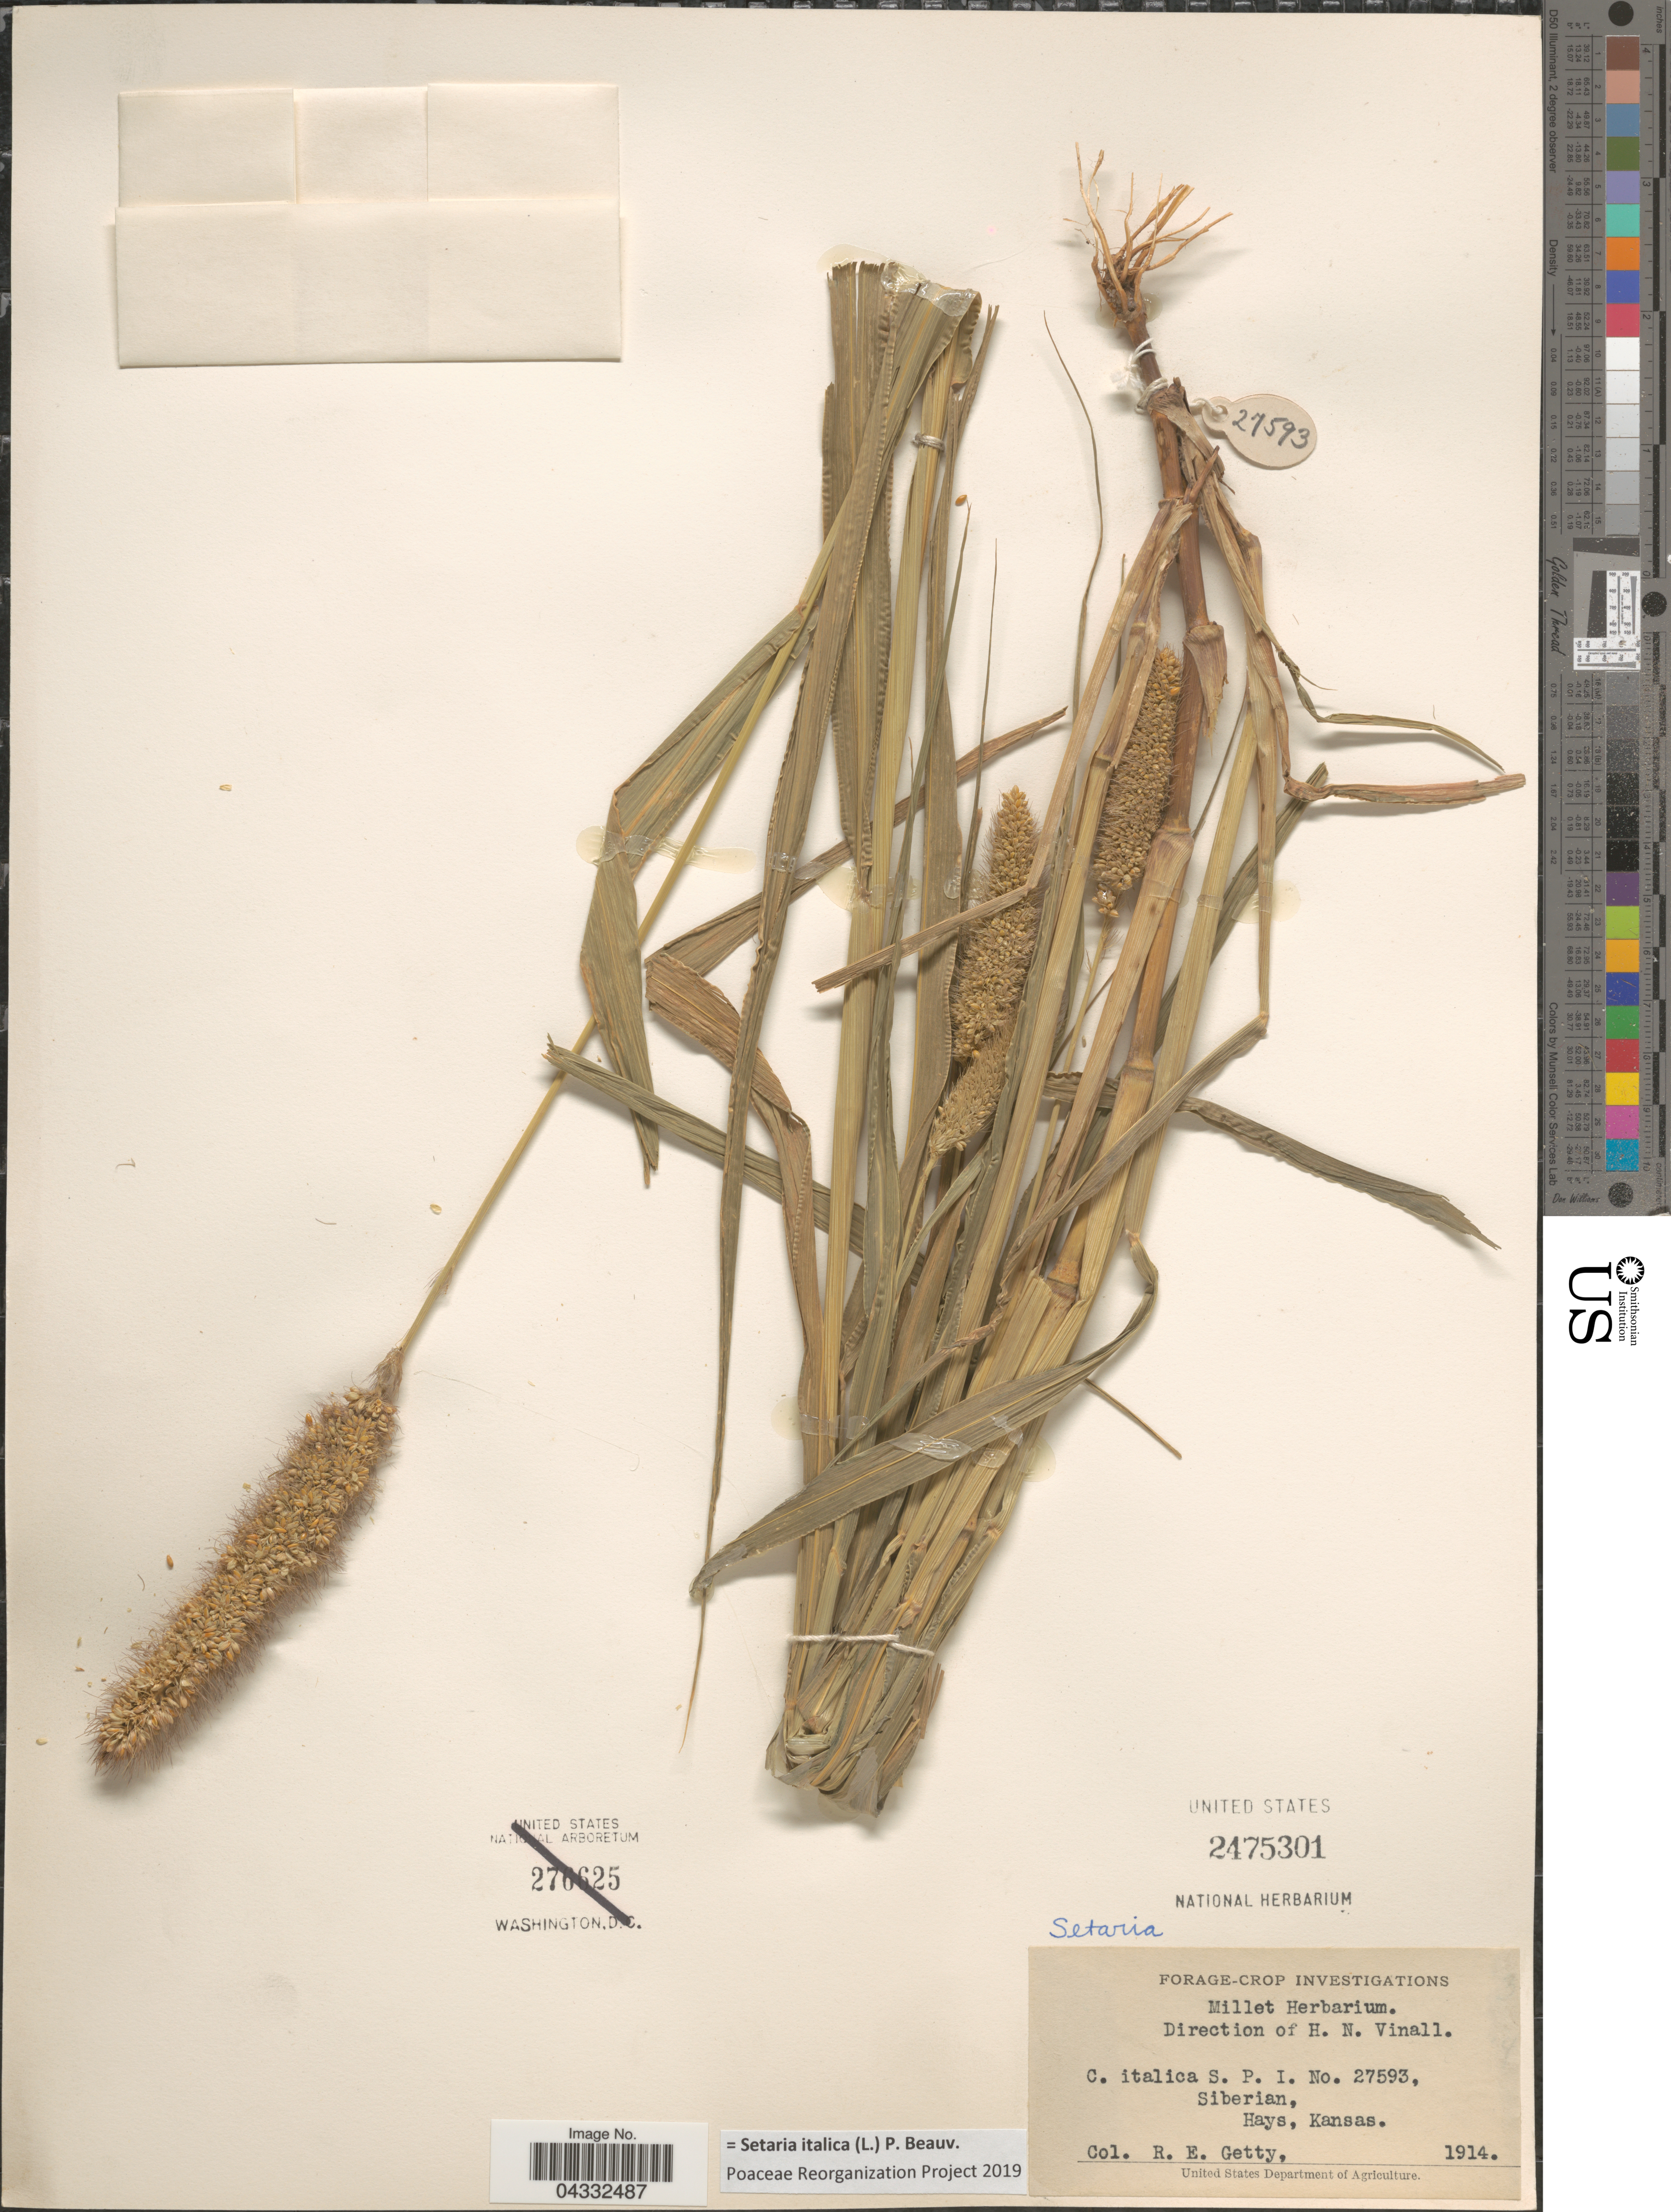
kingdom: Plantae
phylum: Tracheophyta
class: Liliopsida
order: Poales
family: Poaceae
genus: Setaria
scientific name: Setaria italica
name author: (L.) P. Beauv.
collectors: R. Getty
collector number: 27593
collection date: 1914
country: United States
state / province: Kansas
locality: Hays.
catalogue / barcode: US 2475301